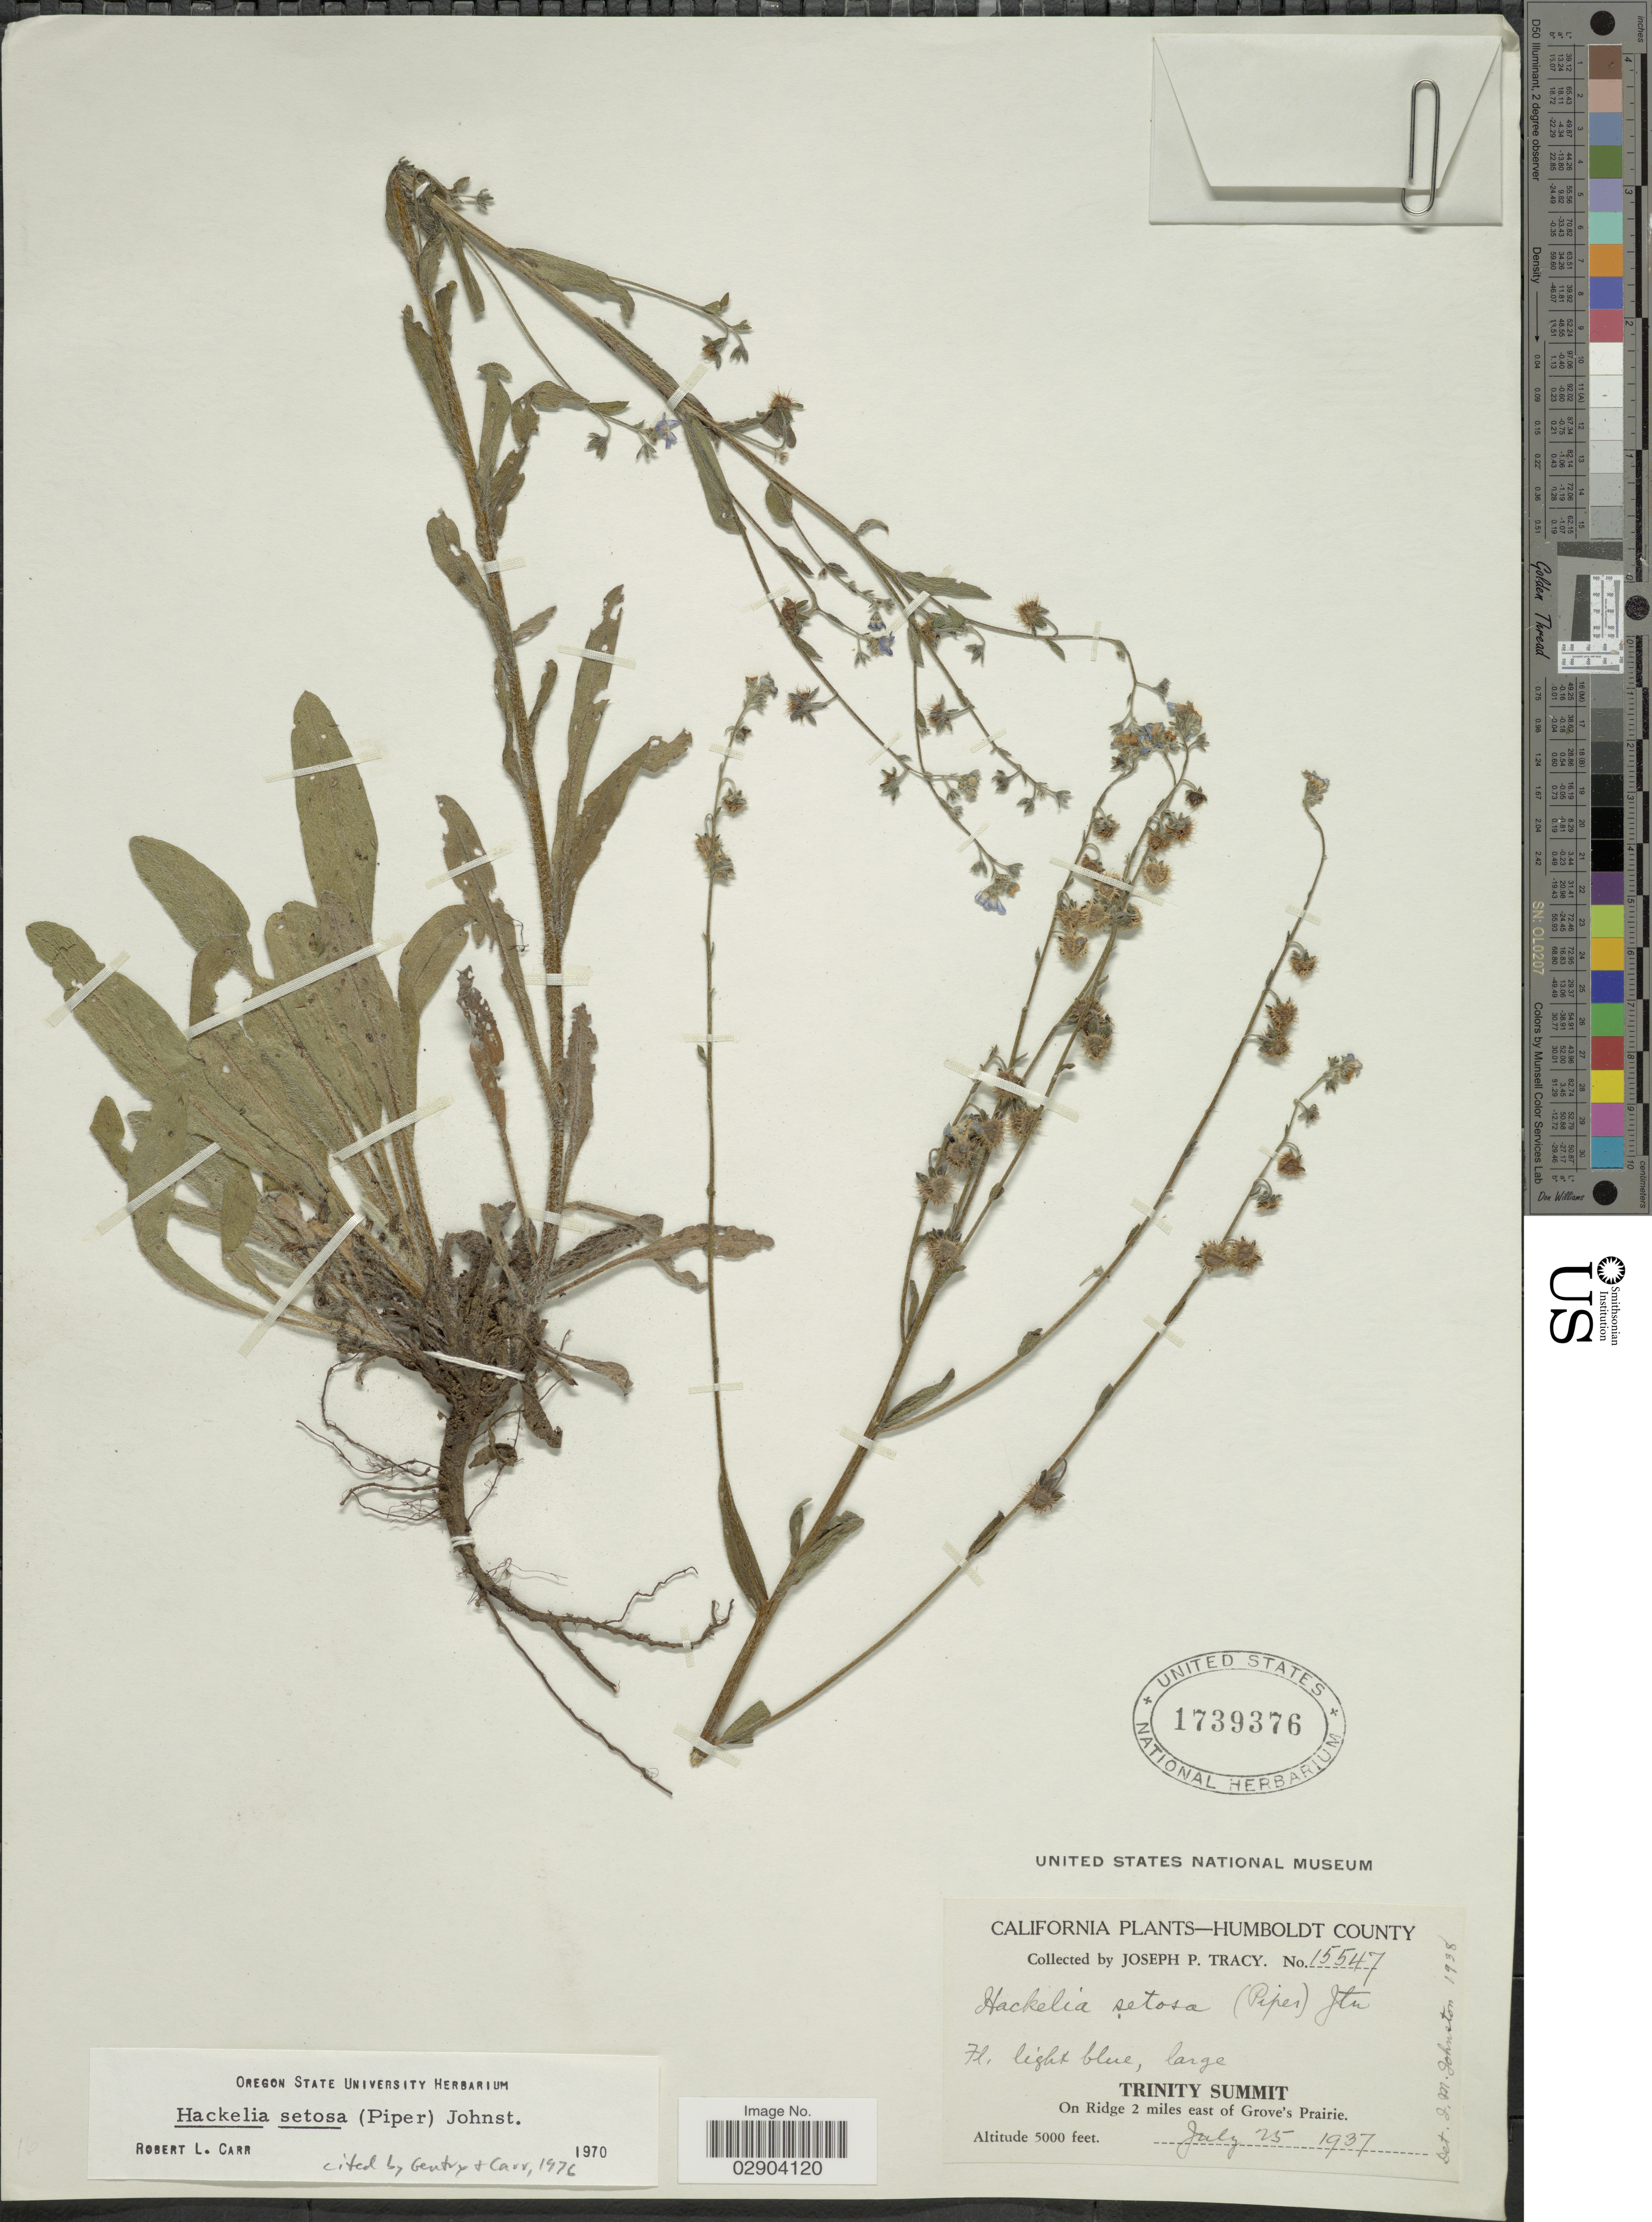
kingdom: Plantae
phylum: Tracheophyta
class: Magnoliopsida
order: Boraginales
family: Boraginaceae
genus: Hackelia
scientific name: Hackelia setosa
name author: I.M. Johnst.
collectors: J. Tracy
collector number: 15547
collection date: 1937-07-25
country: United States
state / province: California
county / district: Humboldt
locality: Humboldt County. Trinity Summit. On Ridge 2 miles east of Grove's Prairie.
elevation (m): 1524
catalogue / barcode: US 1739376